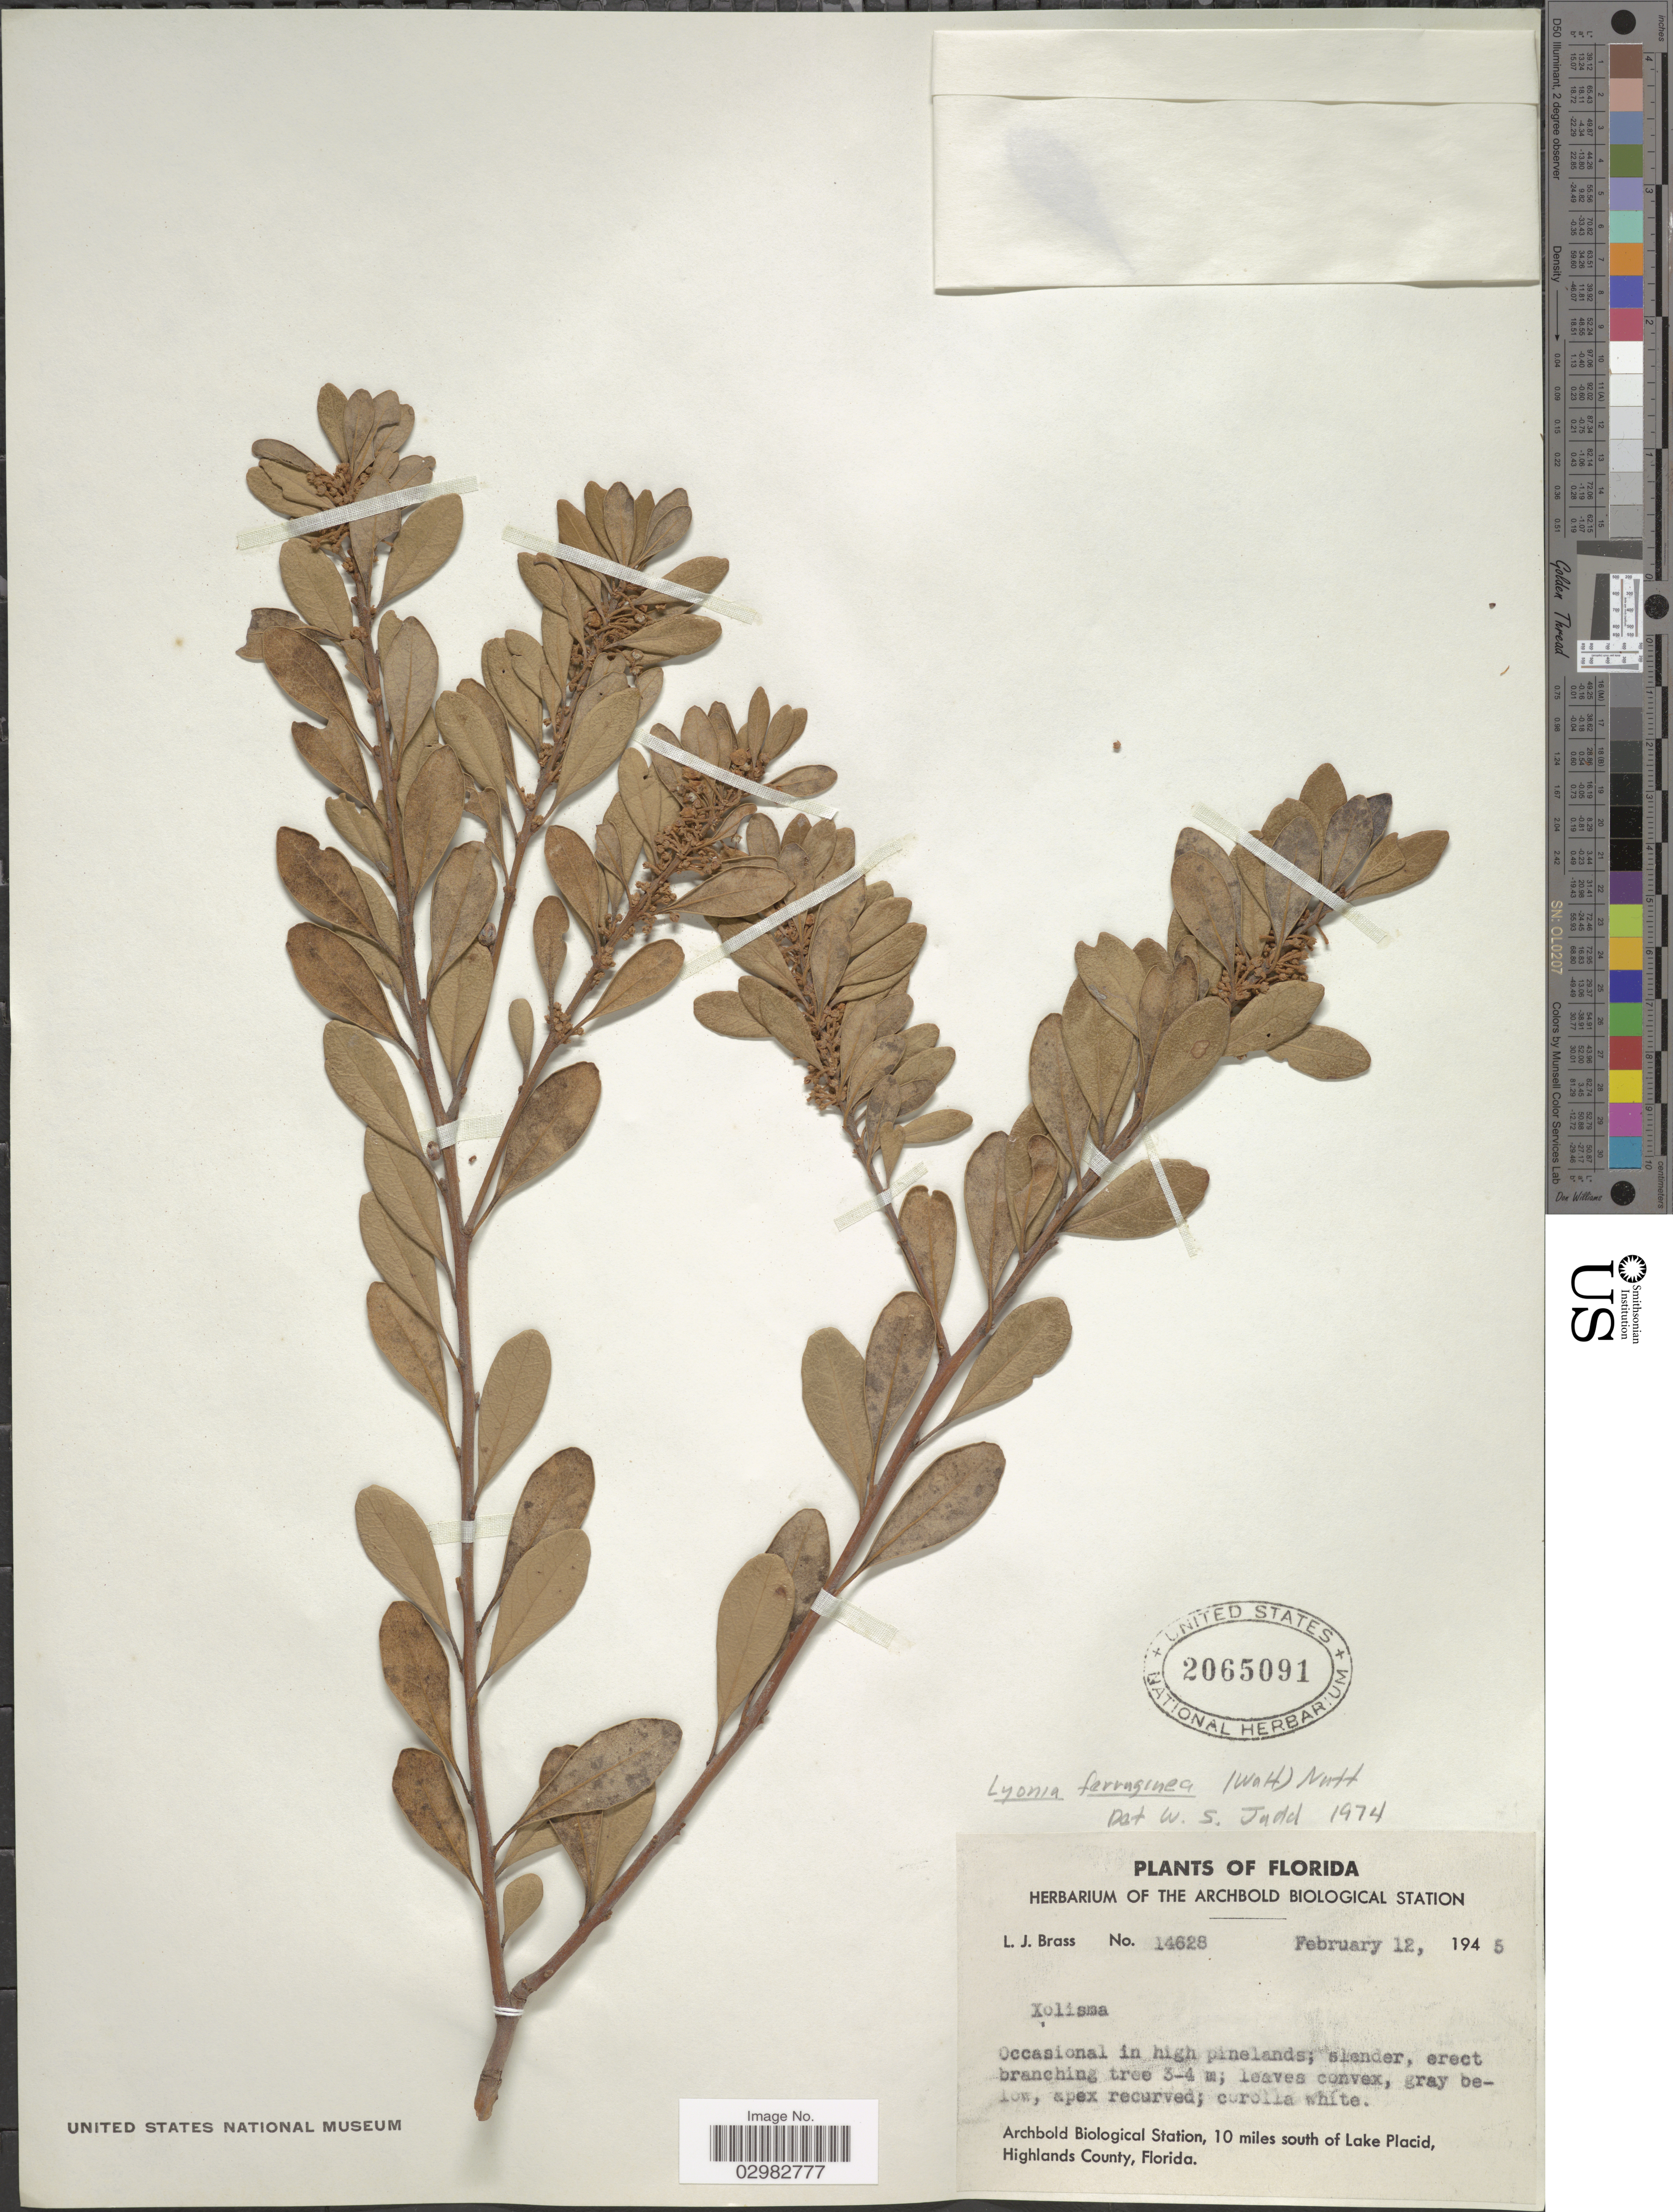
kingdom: Plantae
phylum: Tracheophyta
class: Magnoliopsida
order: Ericales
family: Ericaceae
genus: Lyonia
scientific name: Lyonia fruticosa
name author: (Michx.) G.S. Torr.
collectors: L. J. Brass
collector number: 14628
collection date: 1945-02-12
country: United States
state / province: Florida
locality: Archbold Biological Station, 10 miles south of Lake Placid, Highlands County.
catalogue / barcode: US 2065091